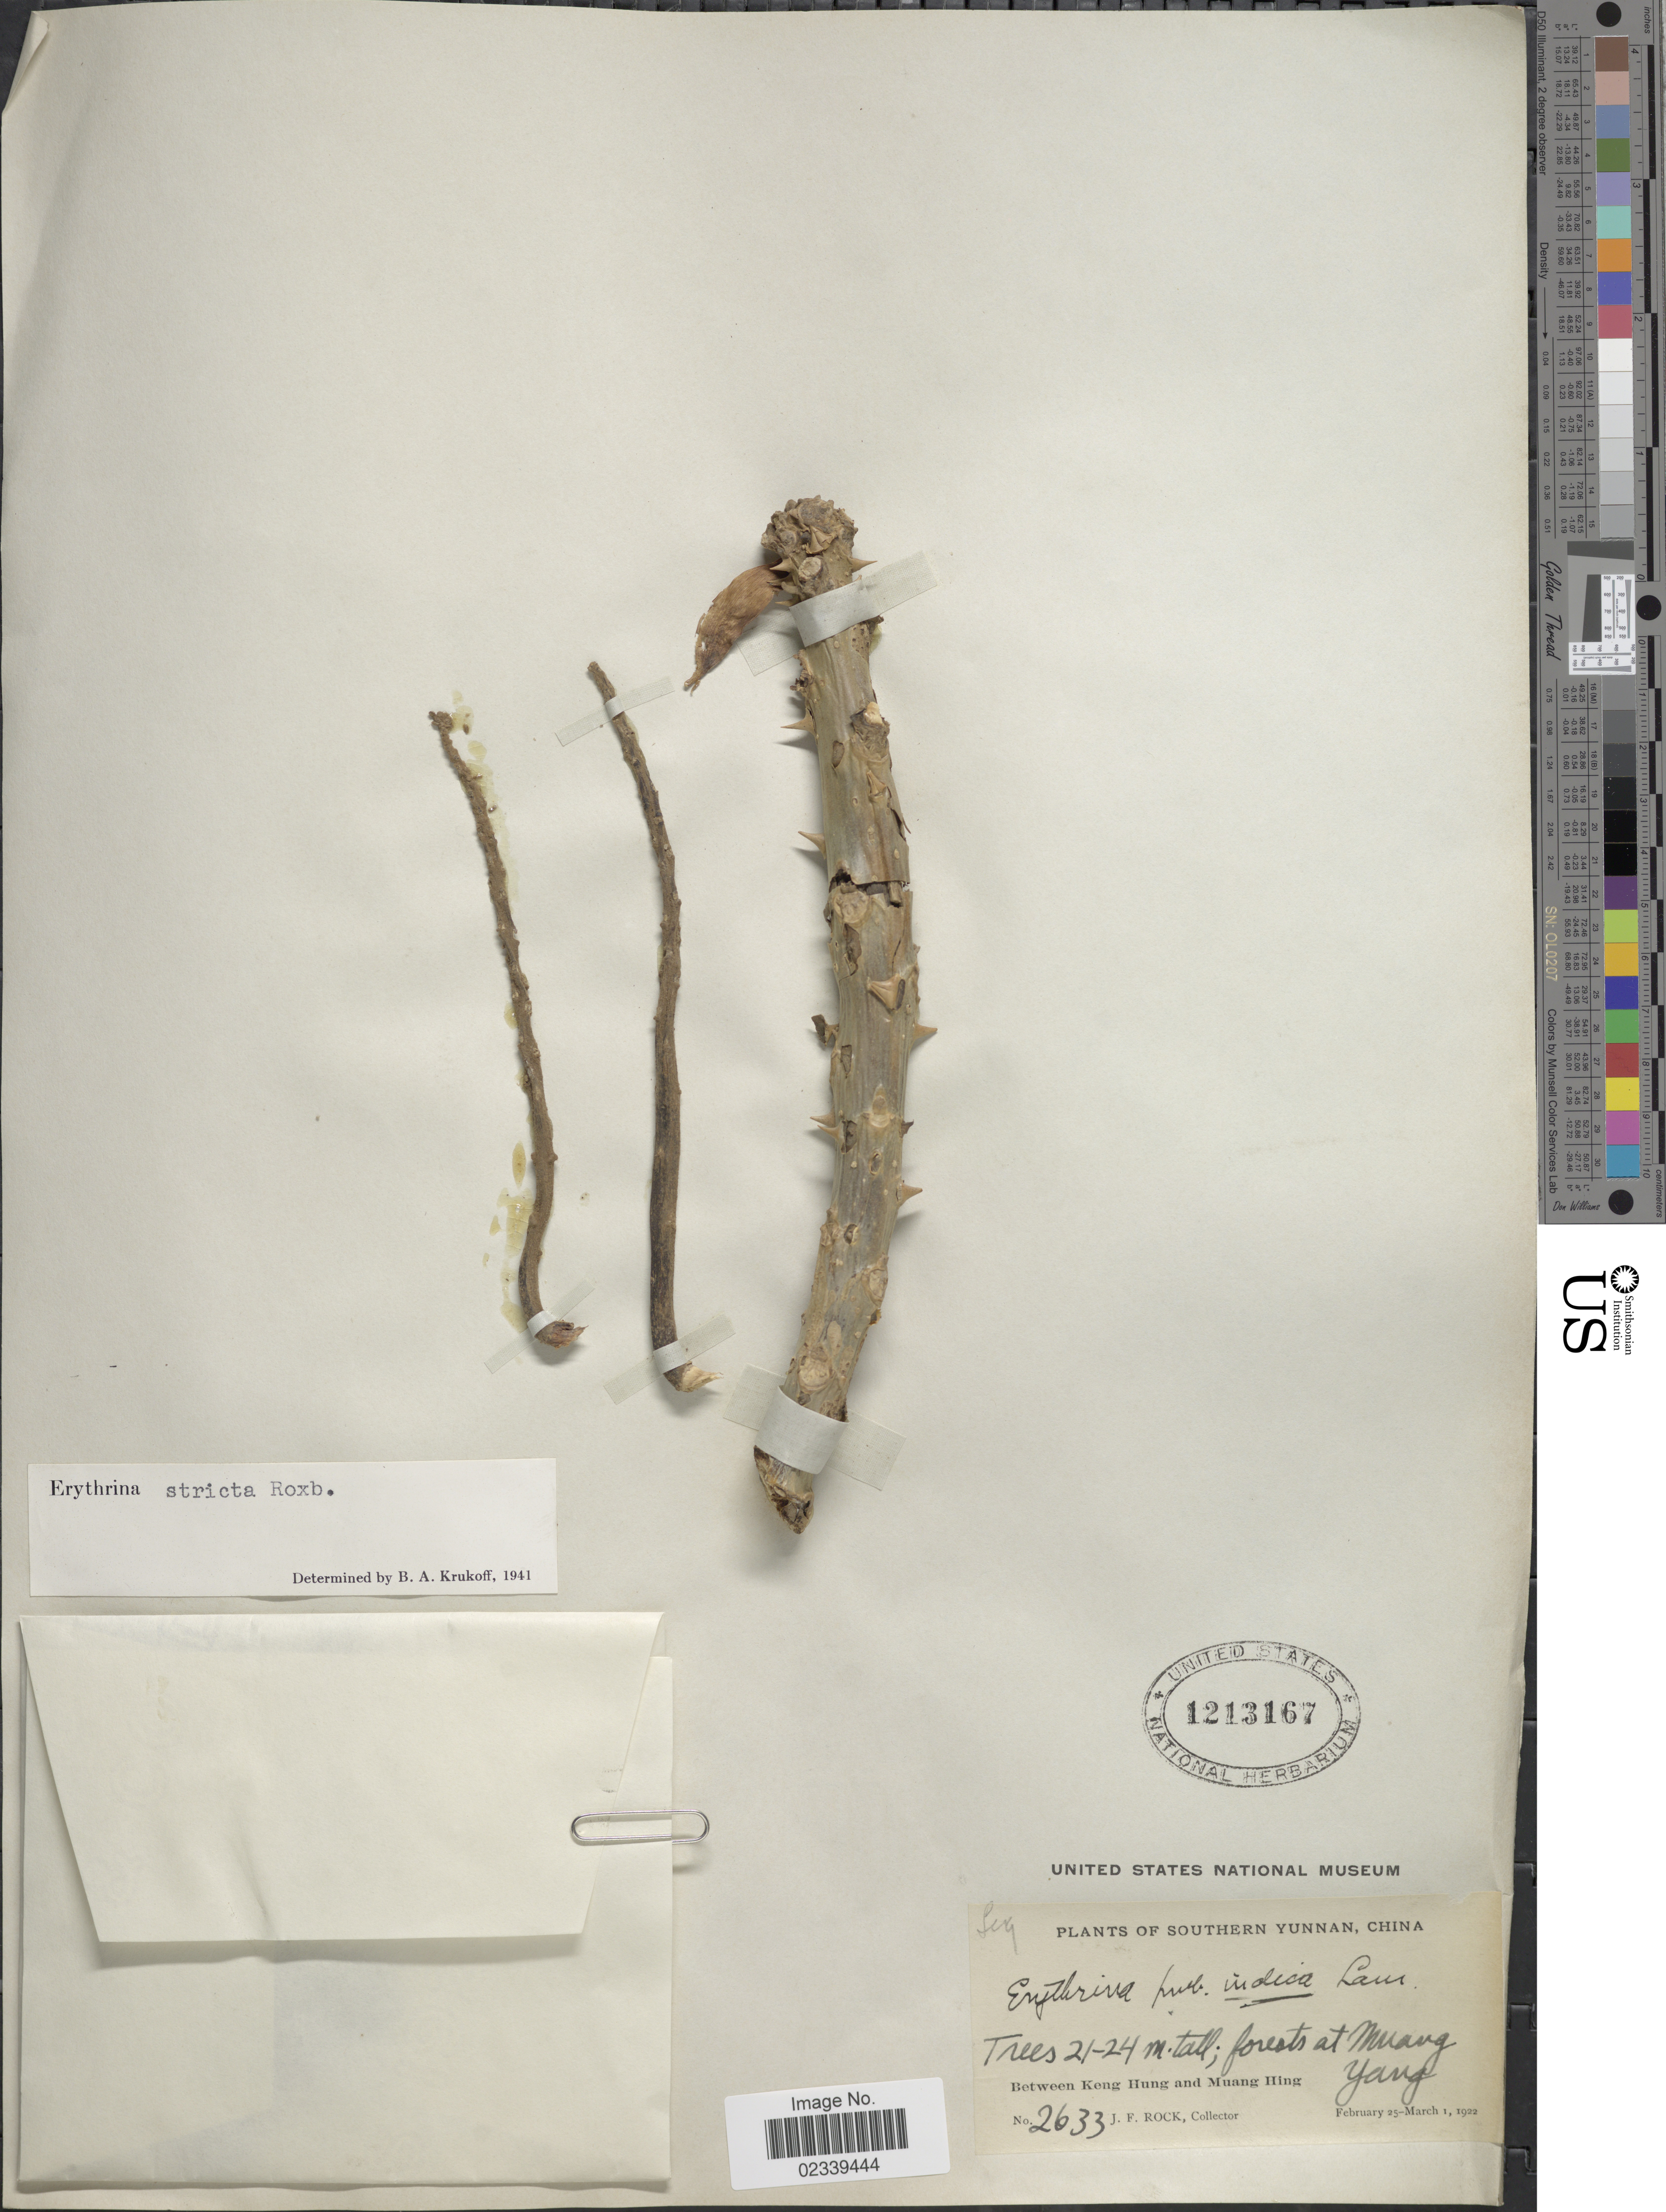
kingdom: Plantae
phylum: Tracheophyta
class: Magnoliopsida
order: Fabales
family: Fabaceae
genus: Erythrina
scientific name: Erythrina stricta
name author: Roxb.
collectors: J. Rock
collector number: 2633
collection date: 1922-02-25/1922-03-01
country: China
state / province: Yunnan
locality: Southern Yunnan, between Keng Hung and Muang Hing, forests at Muang Yang.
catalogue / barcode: US 1213167